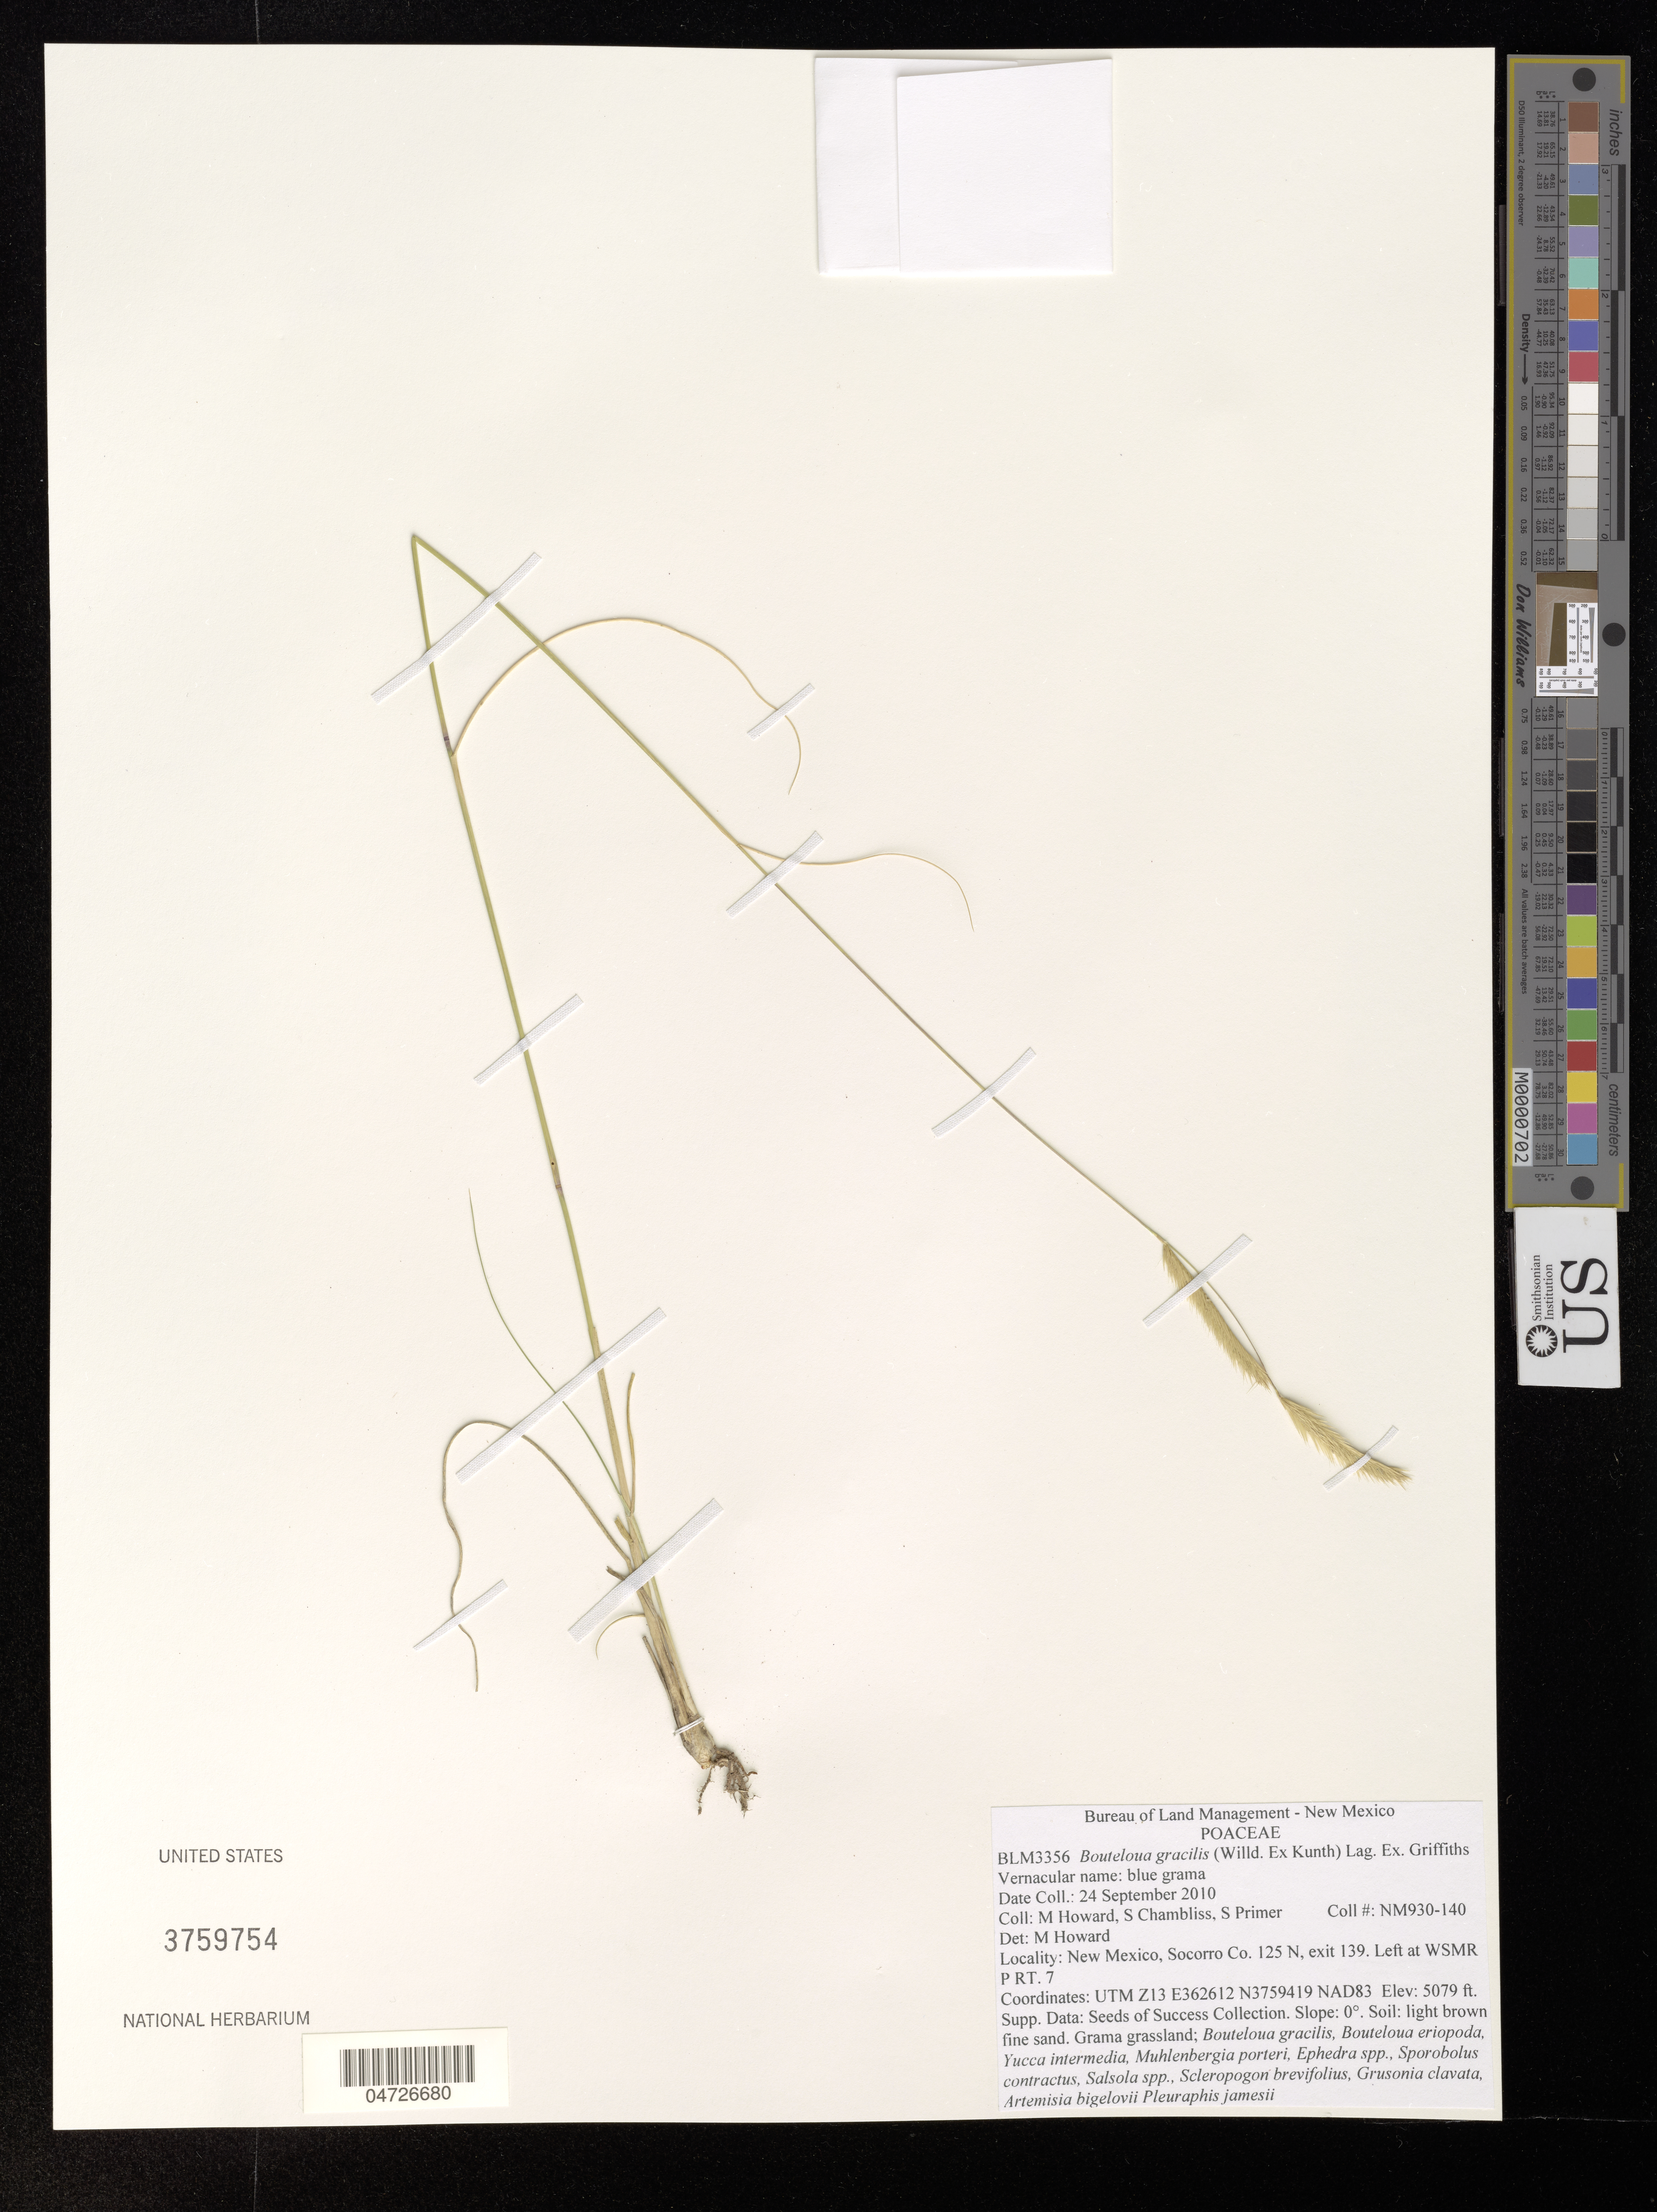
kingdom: Plantae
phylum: Tracheophyta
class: Liliopsida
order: Poales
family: Poaceae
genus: Bouteloua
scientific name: Bouteloua gracilis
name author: (Kunth) Lag. ex Griffiths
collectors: M. Howard, S. Chambliss & S. Primer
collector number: NM930-140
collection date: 2010-09-24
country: United States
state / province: New Mexico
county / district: Socorro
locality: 125 N, exit 139. Left at WSMR P RT 7.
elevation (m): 1548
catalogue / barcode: US 3759754